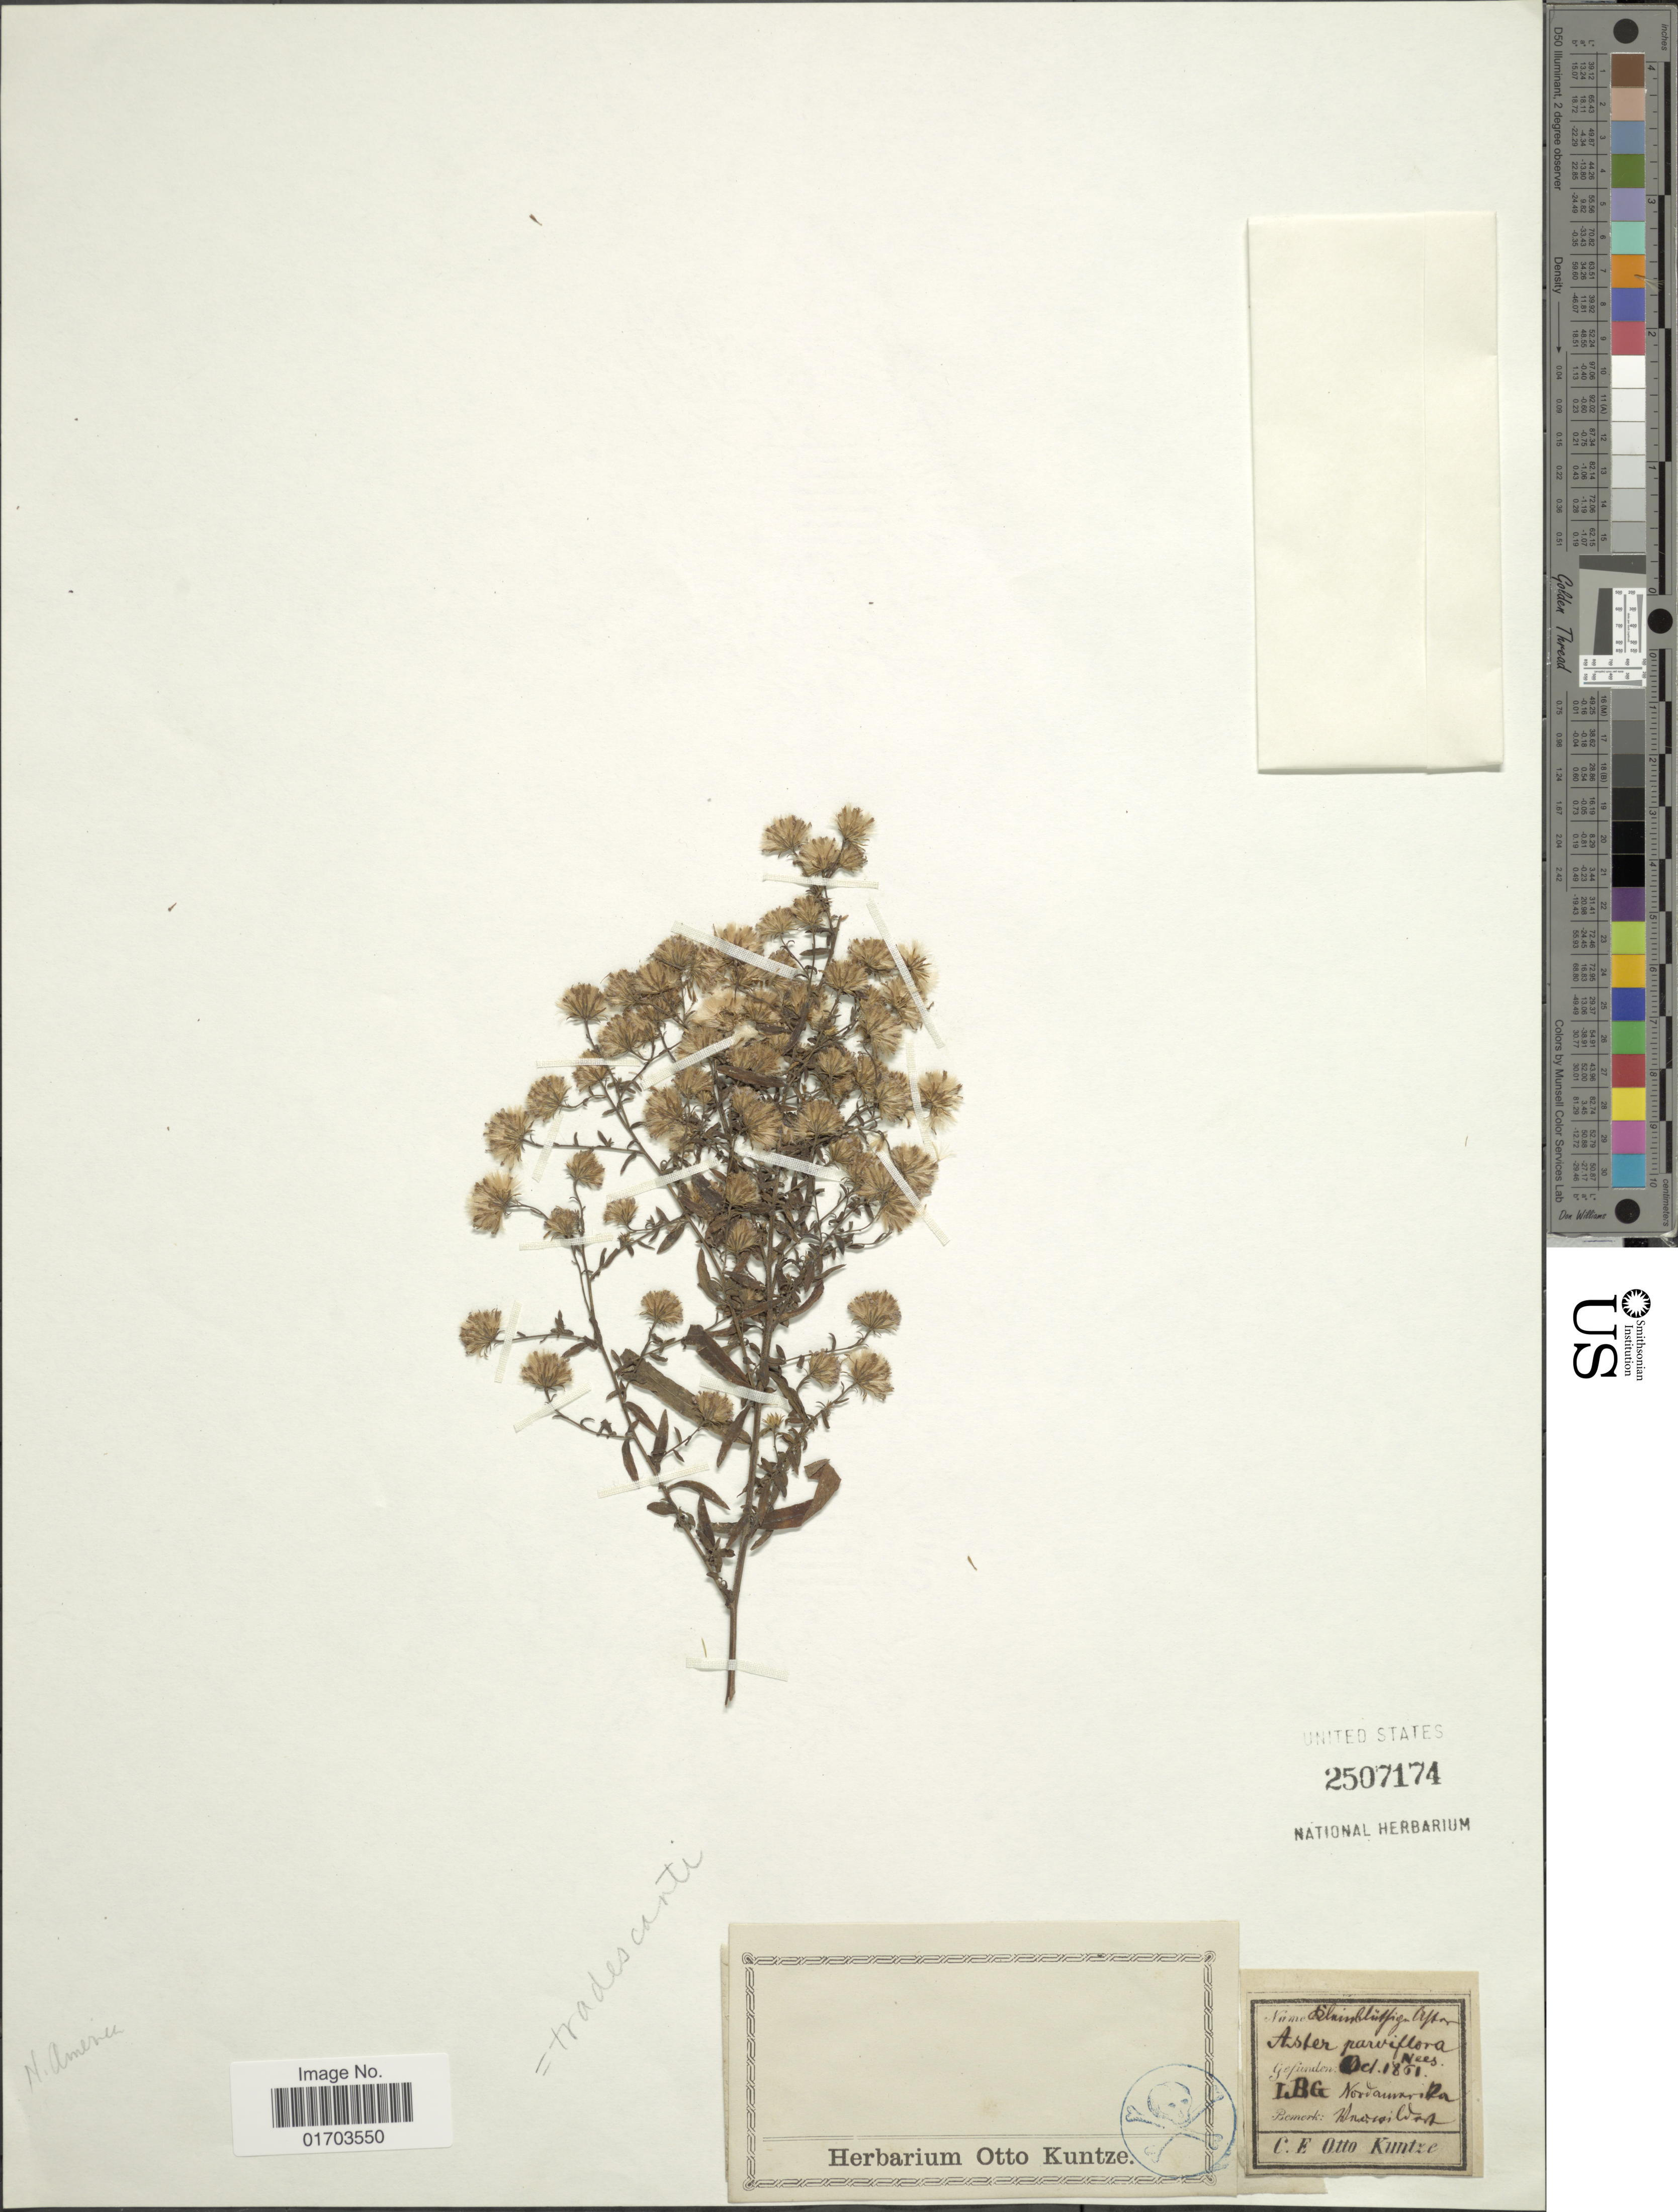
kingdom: Plantae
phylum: Tracheophyta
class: Magnoliopsida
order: Asterales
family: Asteraceae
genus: Symphyotrichum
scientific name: Symphyotrichum tradescanti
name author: (L.) G.L. Nesom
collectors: C.E.O. Kuntze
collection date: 1861-10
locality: LBG. Nordamerika. [possibly cultivated?]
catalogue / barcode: US 2507174